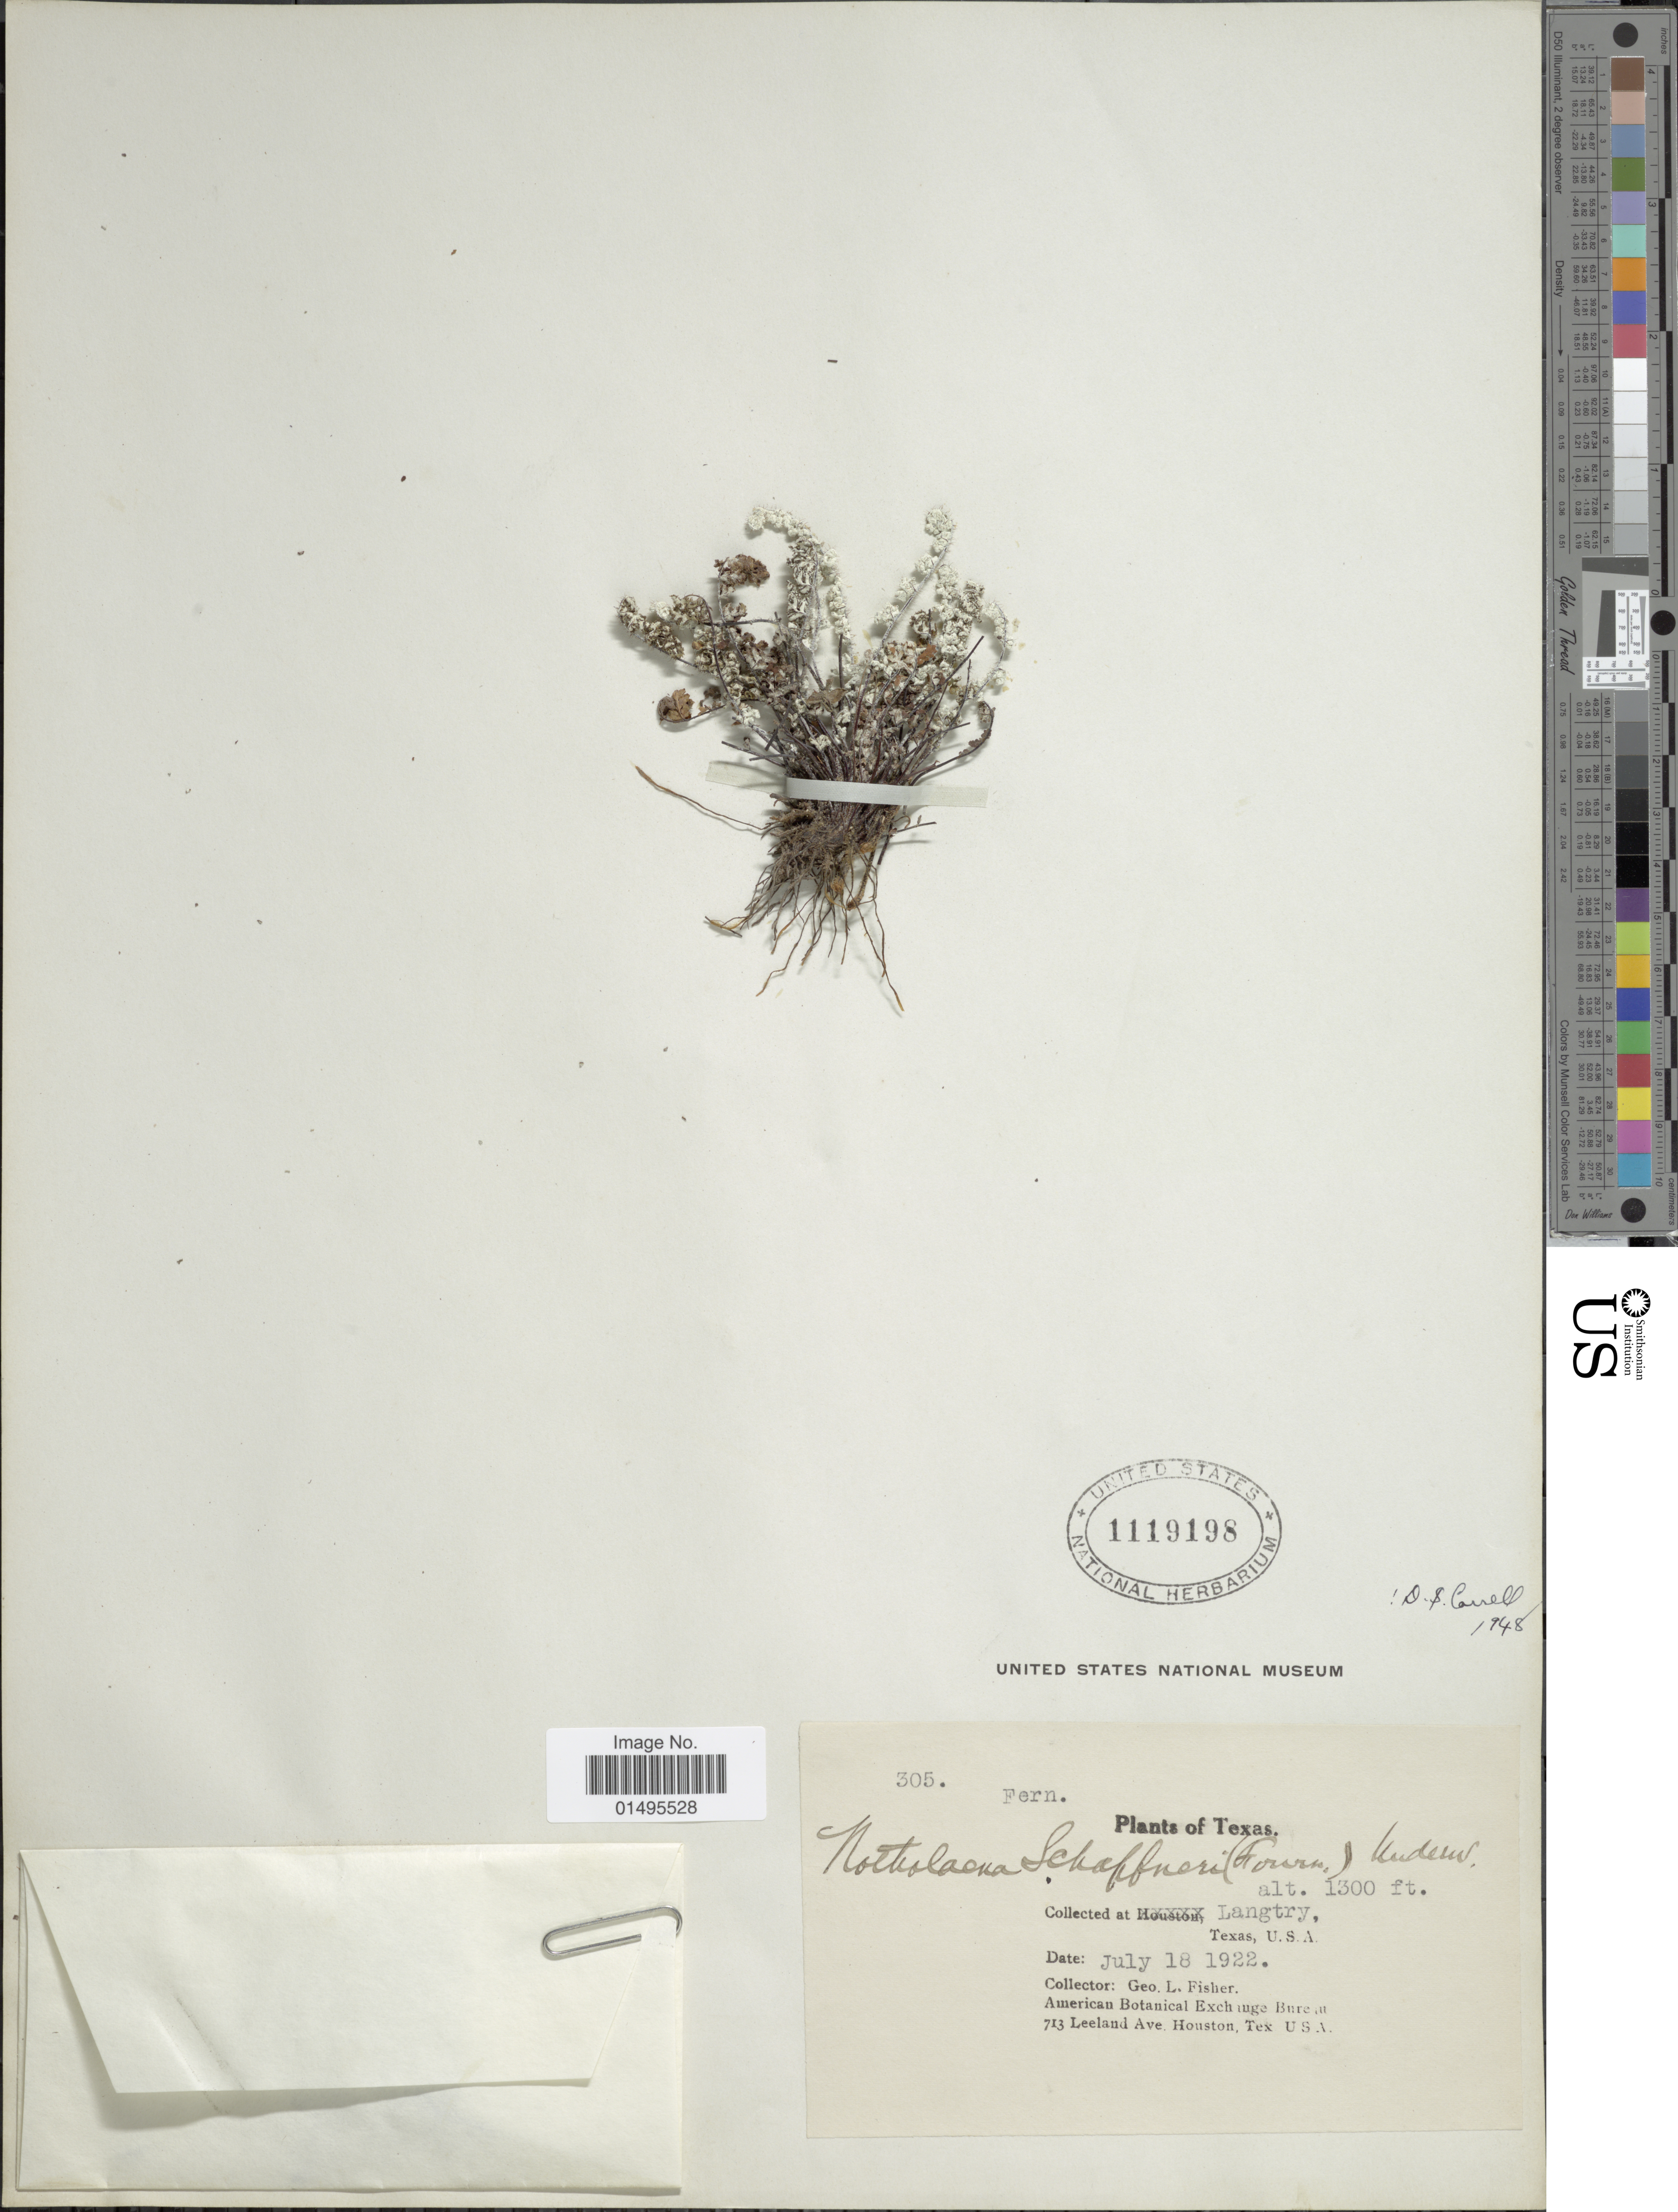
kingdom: Plantae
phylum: Tracheophyta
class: Polypodiopsida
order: Polypodiales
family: Pteridaceae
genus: Notholaena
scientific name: Notholaena schaffneri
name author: (E. Fourn.) Underw.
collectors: G. L. Fisher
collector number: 305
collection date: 1922-07-18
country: United States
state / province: Texas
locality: Langtry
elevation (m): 396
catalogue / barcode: US 1119198